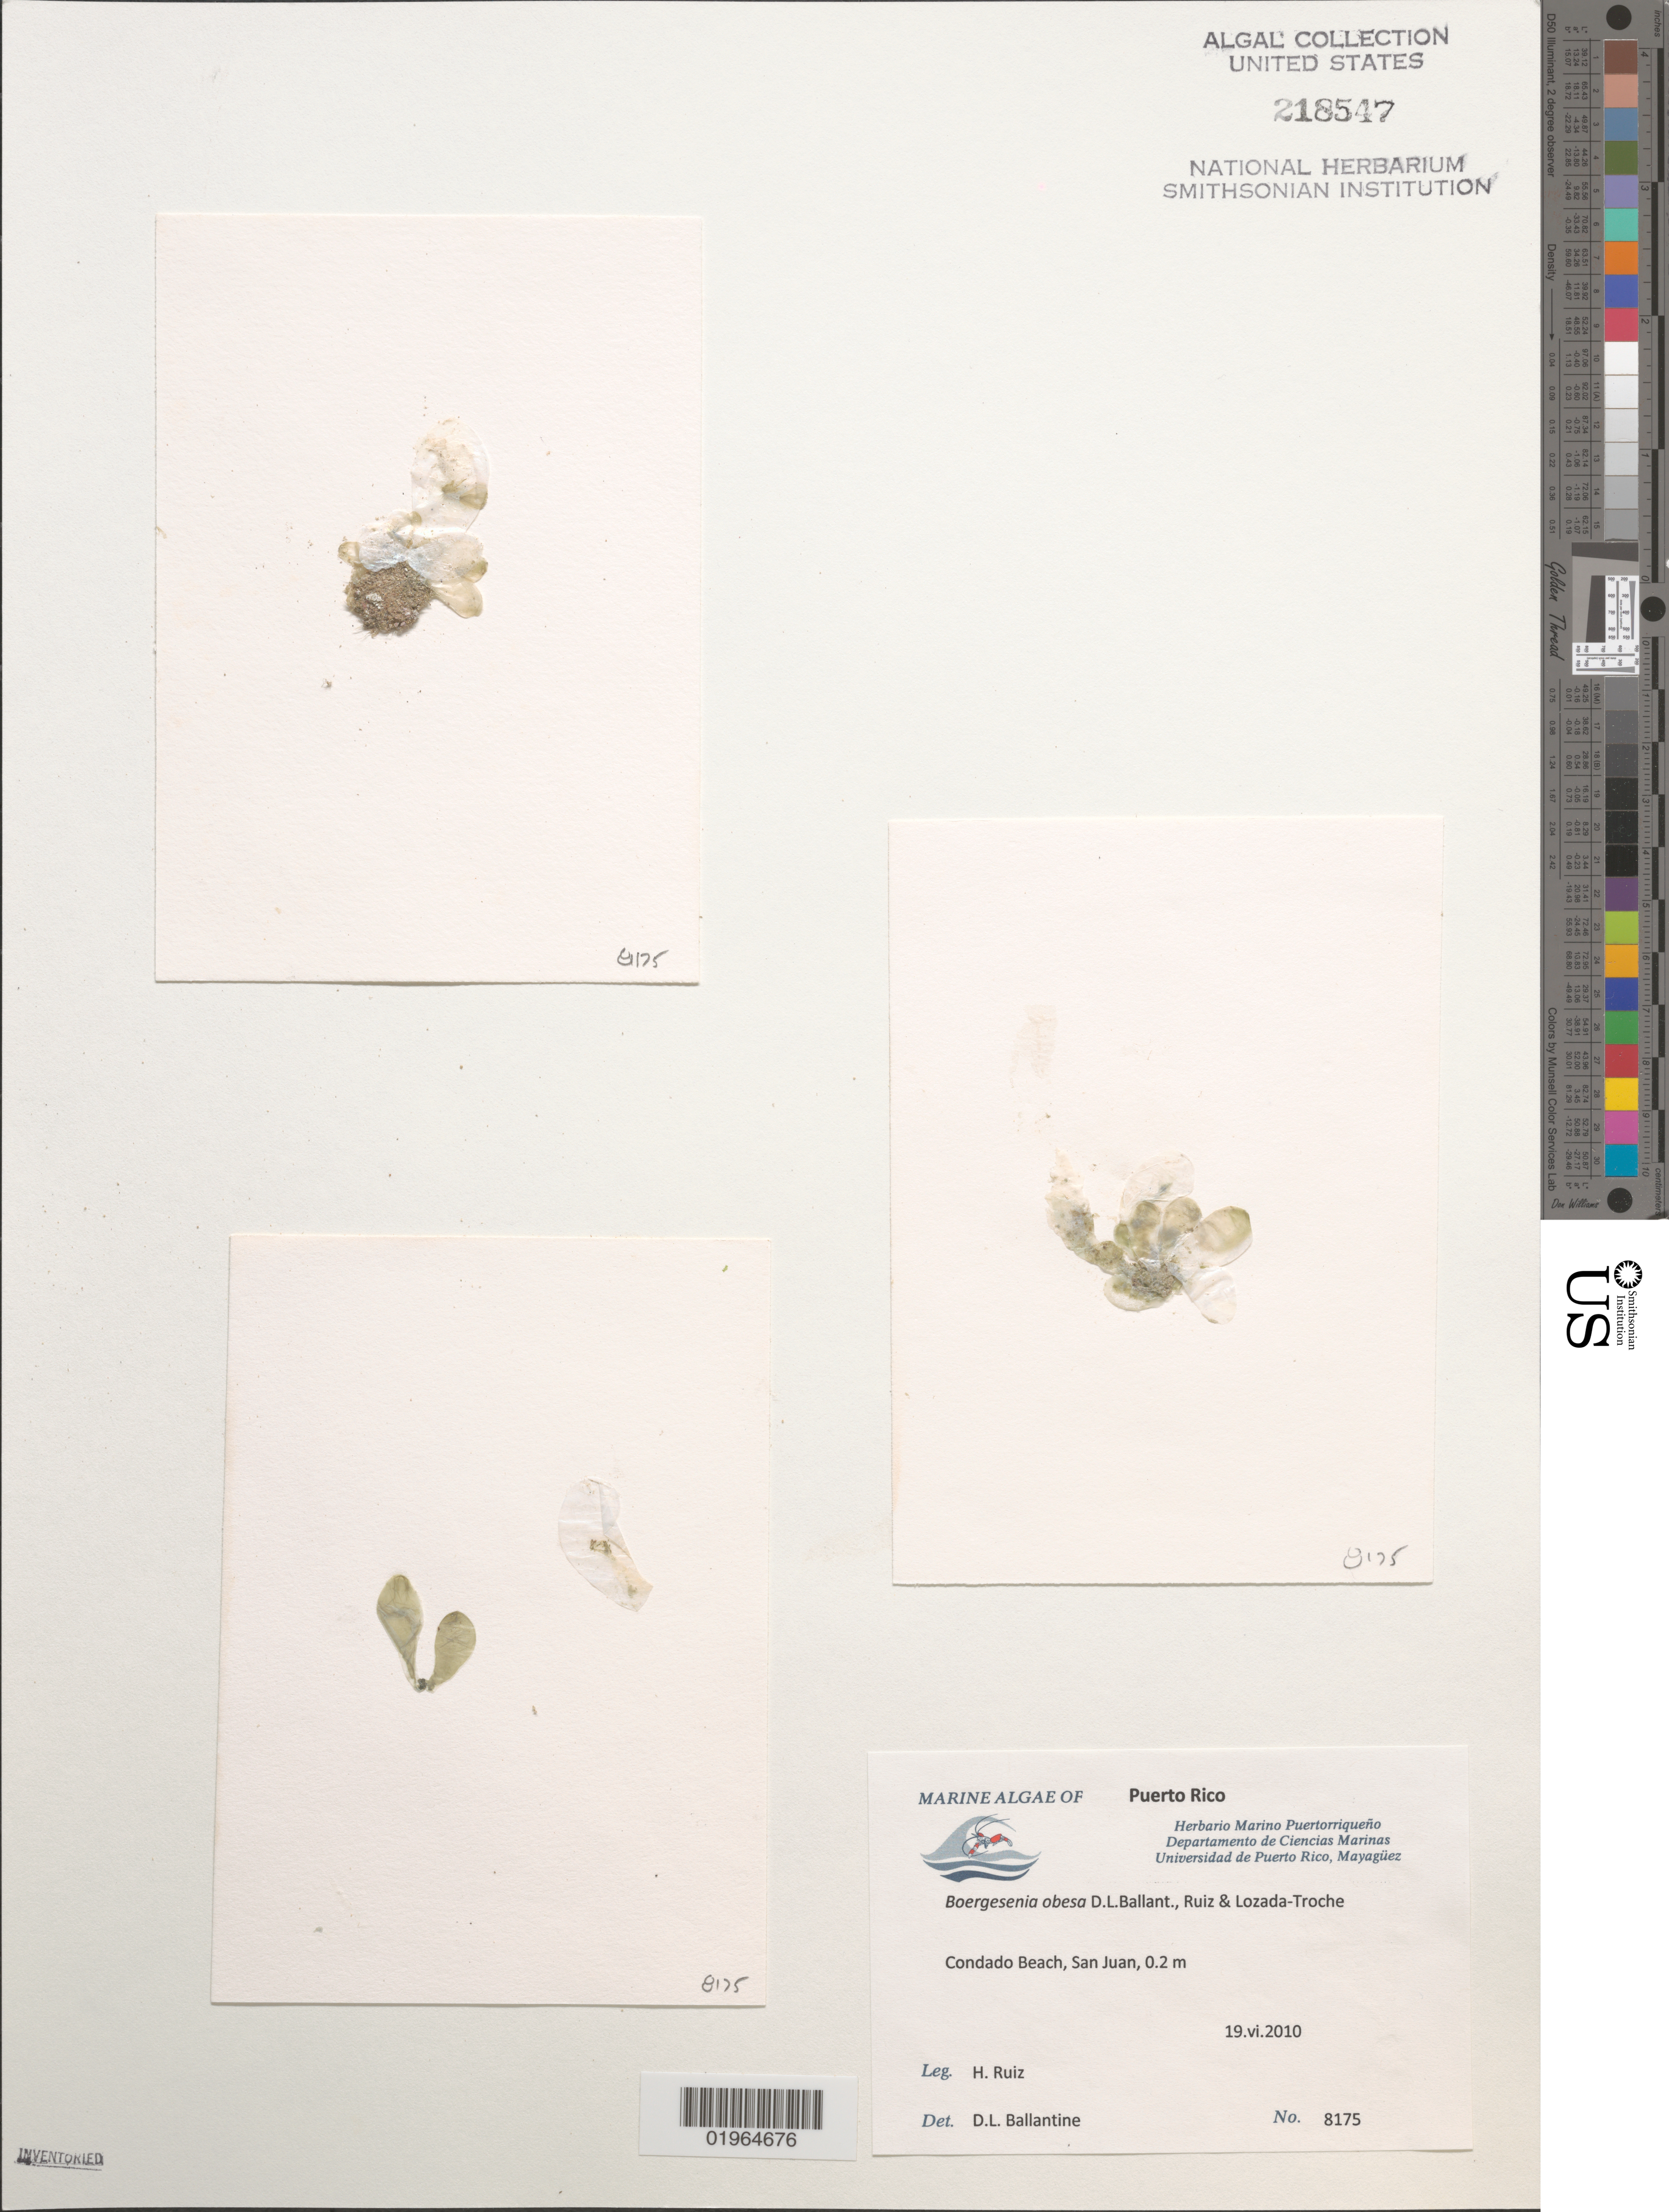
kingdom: Plantae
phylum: Chlorophyta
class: Ulvophyceae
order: Siphonocladales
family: Siphonocladaceae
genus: Boergesenia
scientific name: Boergesenia forbesii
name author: (Feldmann) Harv.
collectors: H. Ruiz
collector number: DLB 8175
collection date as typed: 19 Jun 2010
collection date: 2010-06-19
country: Puerto Rico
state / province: San Juan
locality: San Juan, Condado Beach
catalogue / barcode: US 218547